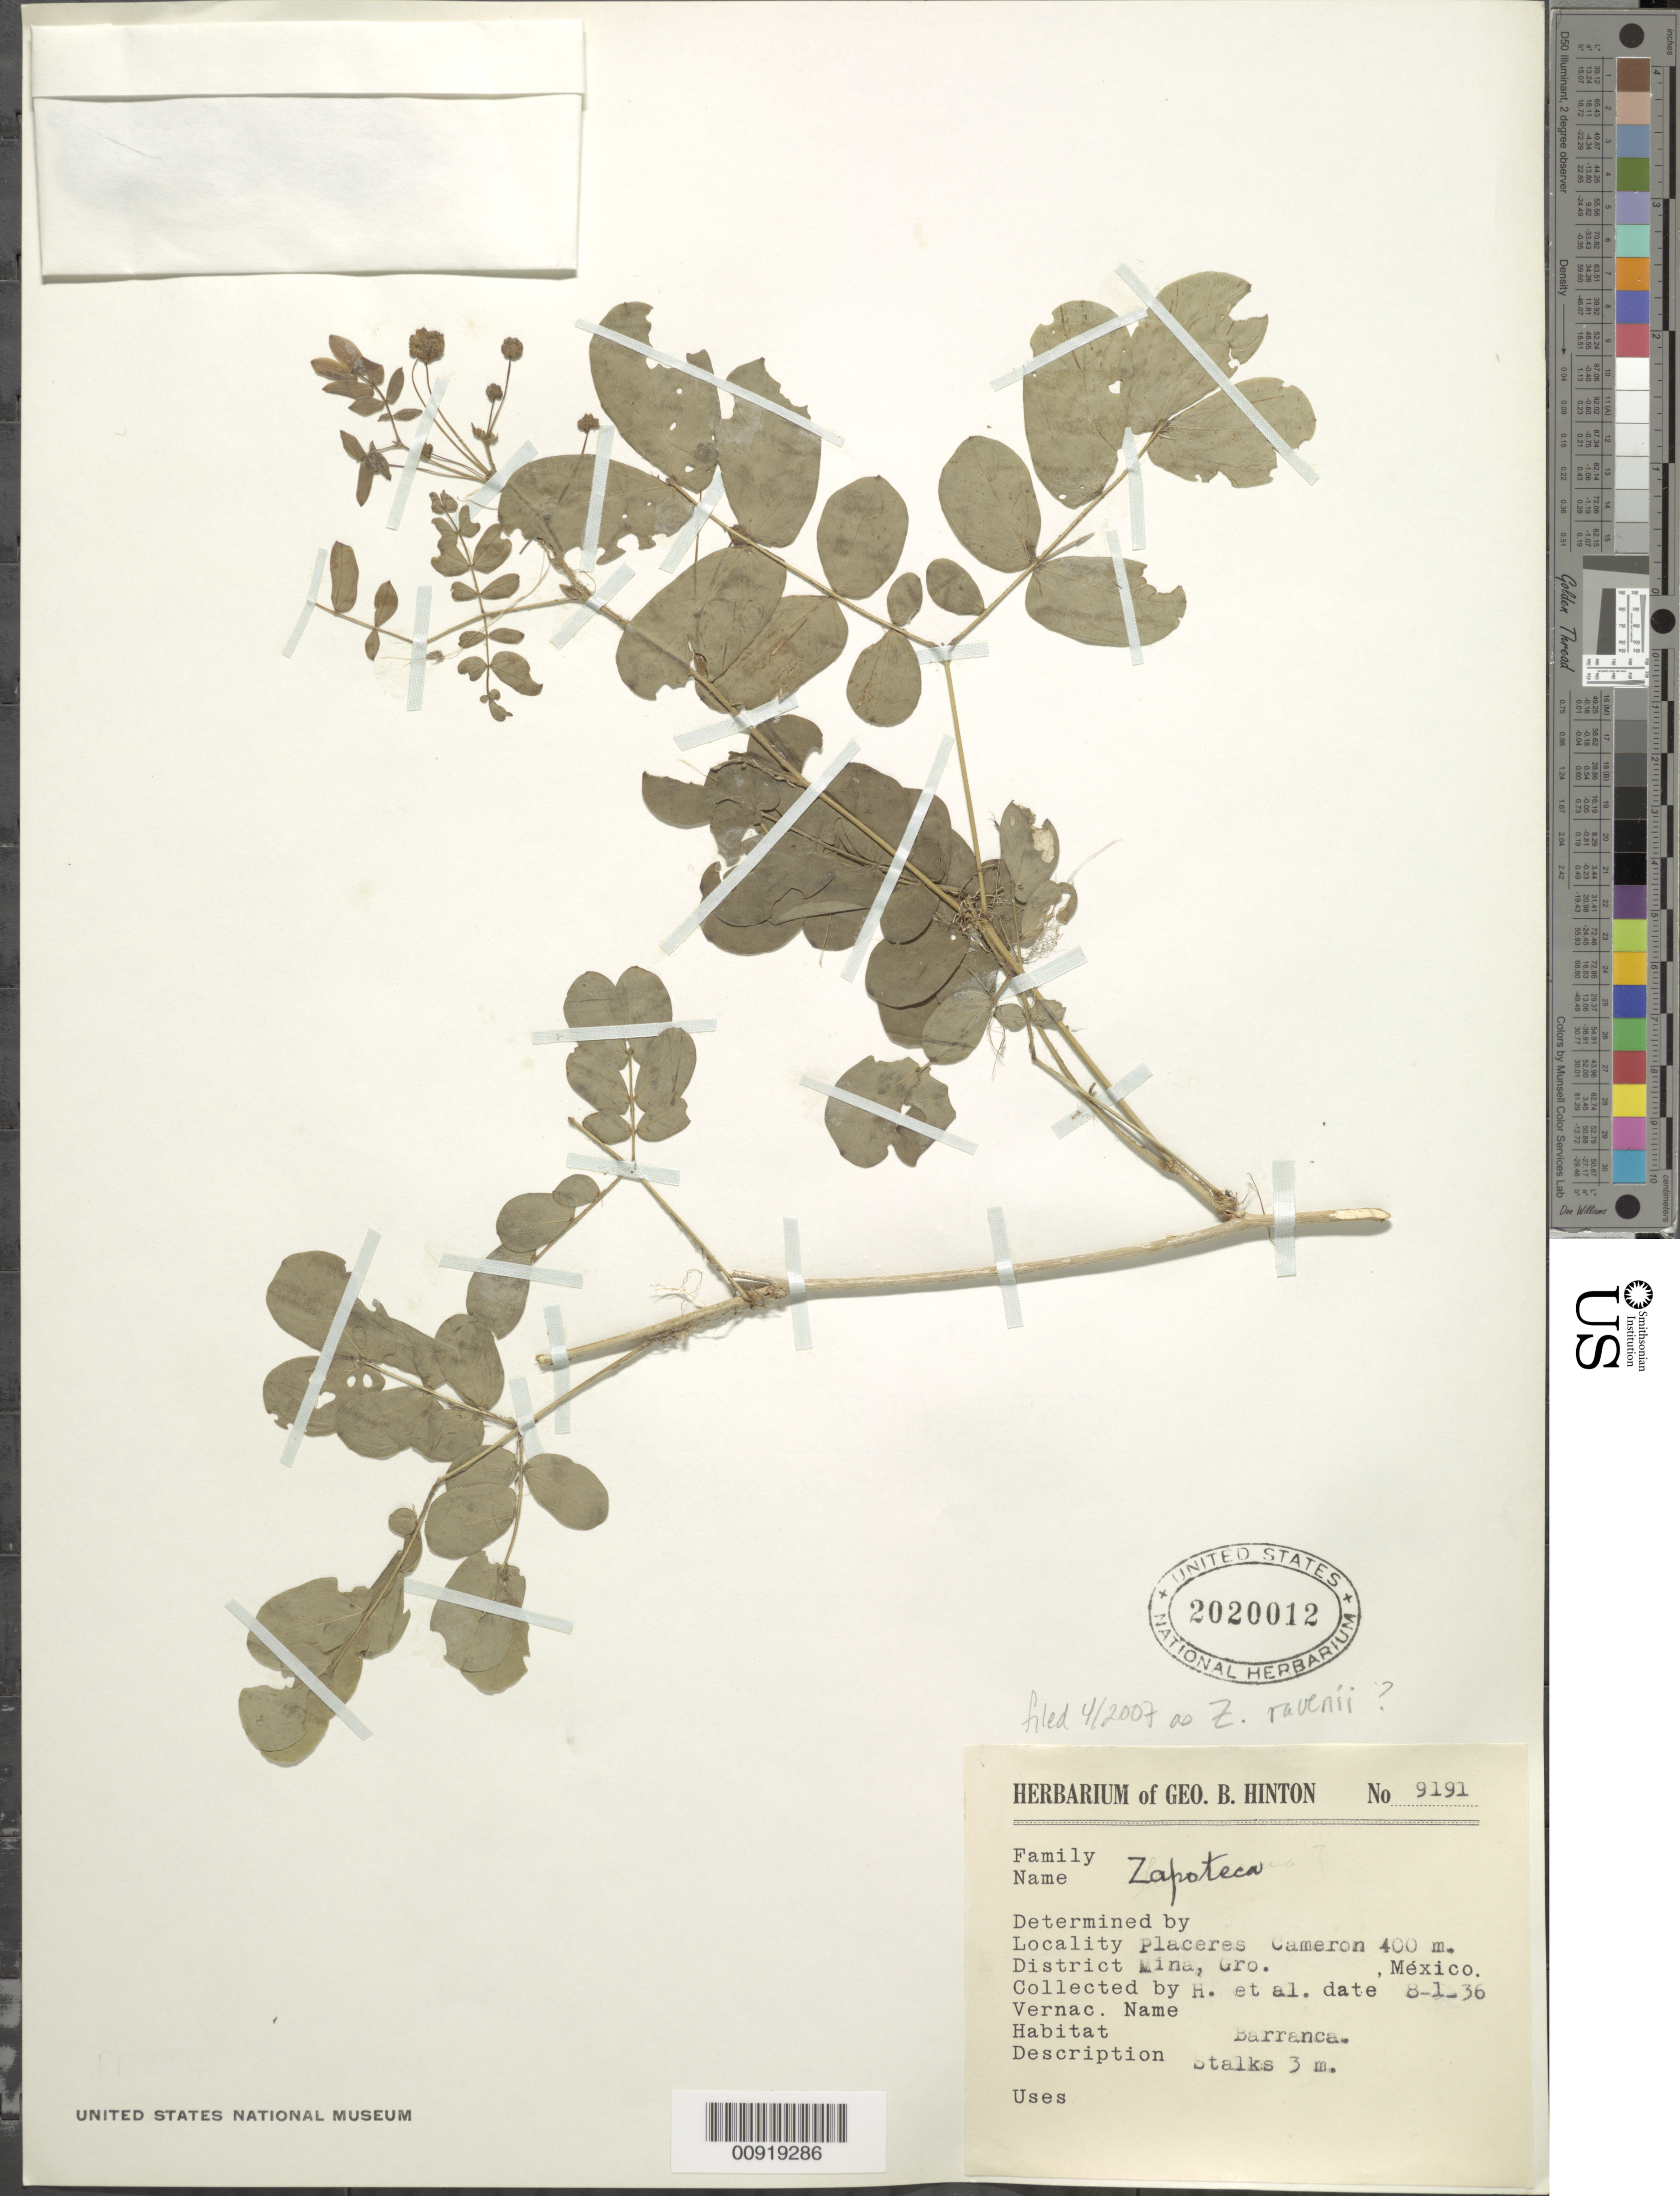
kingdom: Plantae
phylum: Tracheophyta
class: Magnoliopsida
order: Fabales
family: Fabaceae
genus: Zapoteca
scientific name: Zapoteca ravenii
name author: H.M. Hern.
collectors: G. B. Hinton & et al.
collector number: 9191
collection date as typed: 01 Aug 1936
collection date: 1936-08-01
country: Mexico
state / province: Guerrero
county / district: Mina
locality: Placeres Cameron, District Mina, Guerrero.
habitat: Barranca.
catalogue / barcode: US 2020012